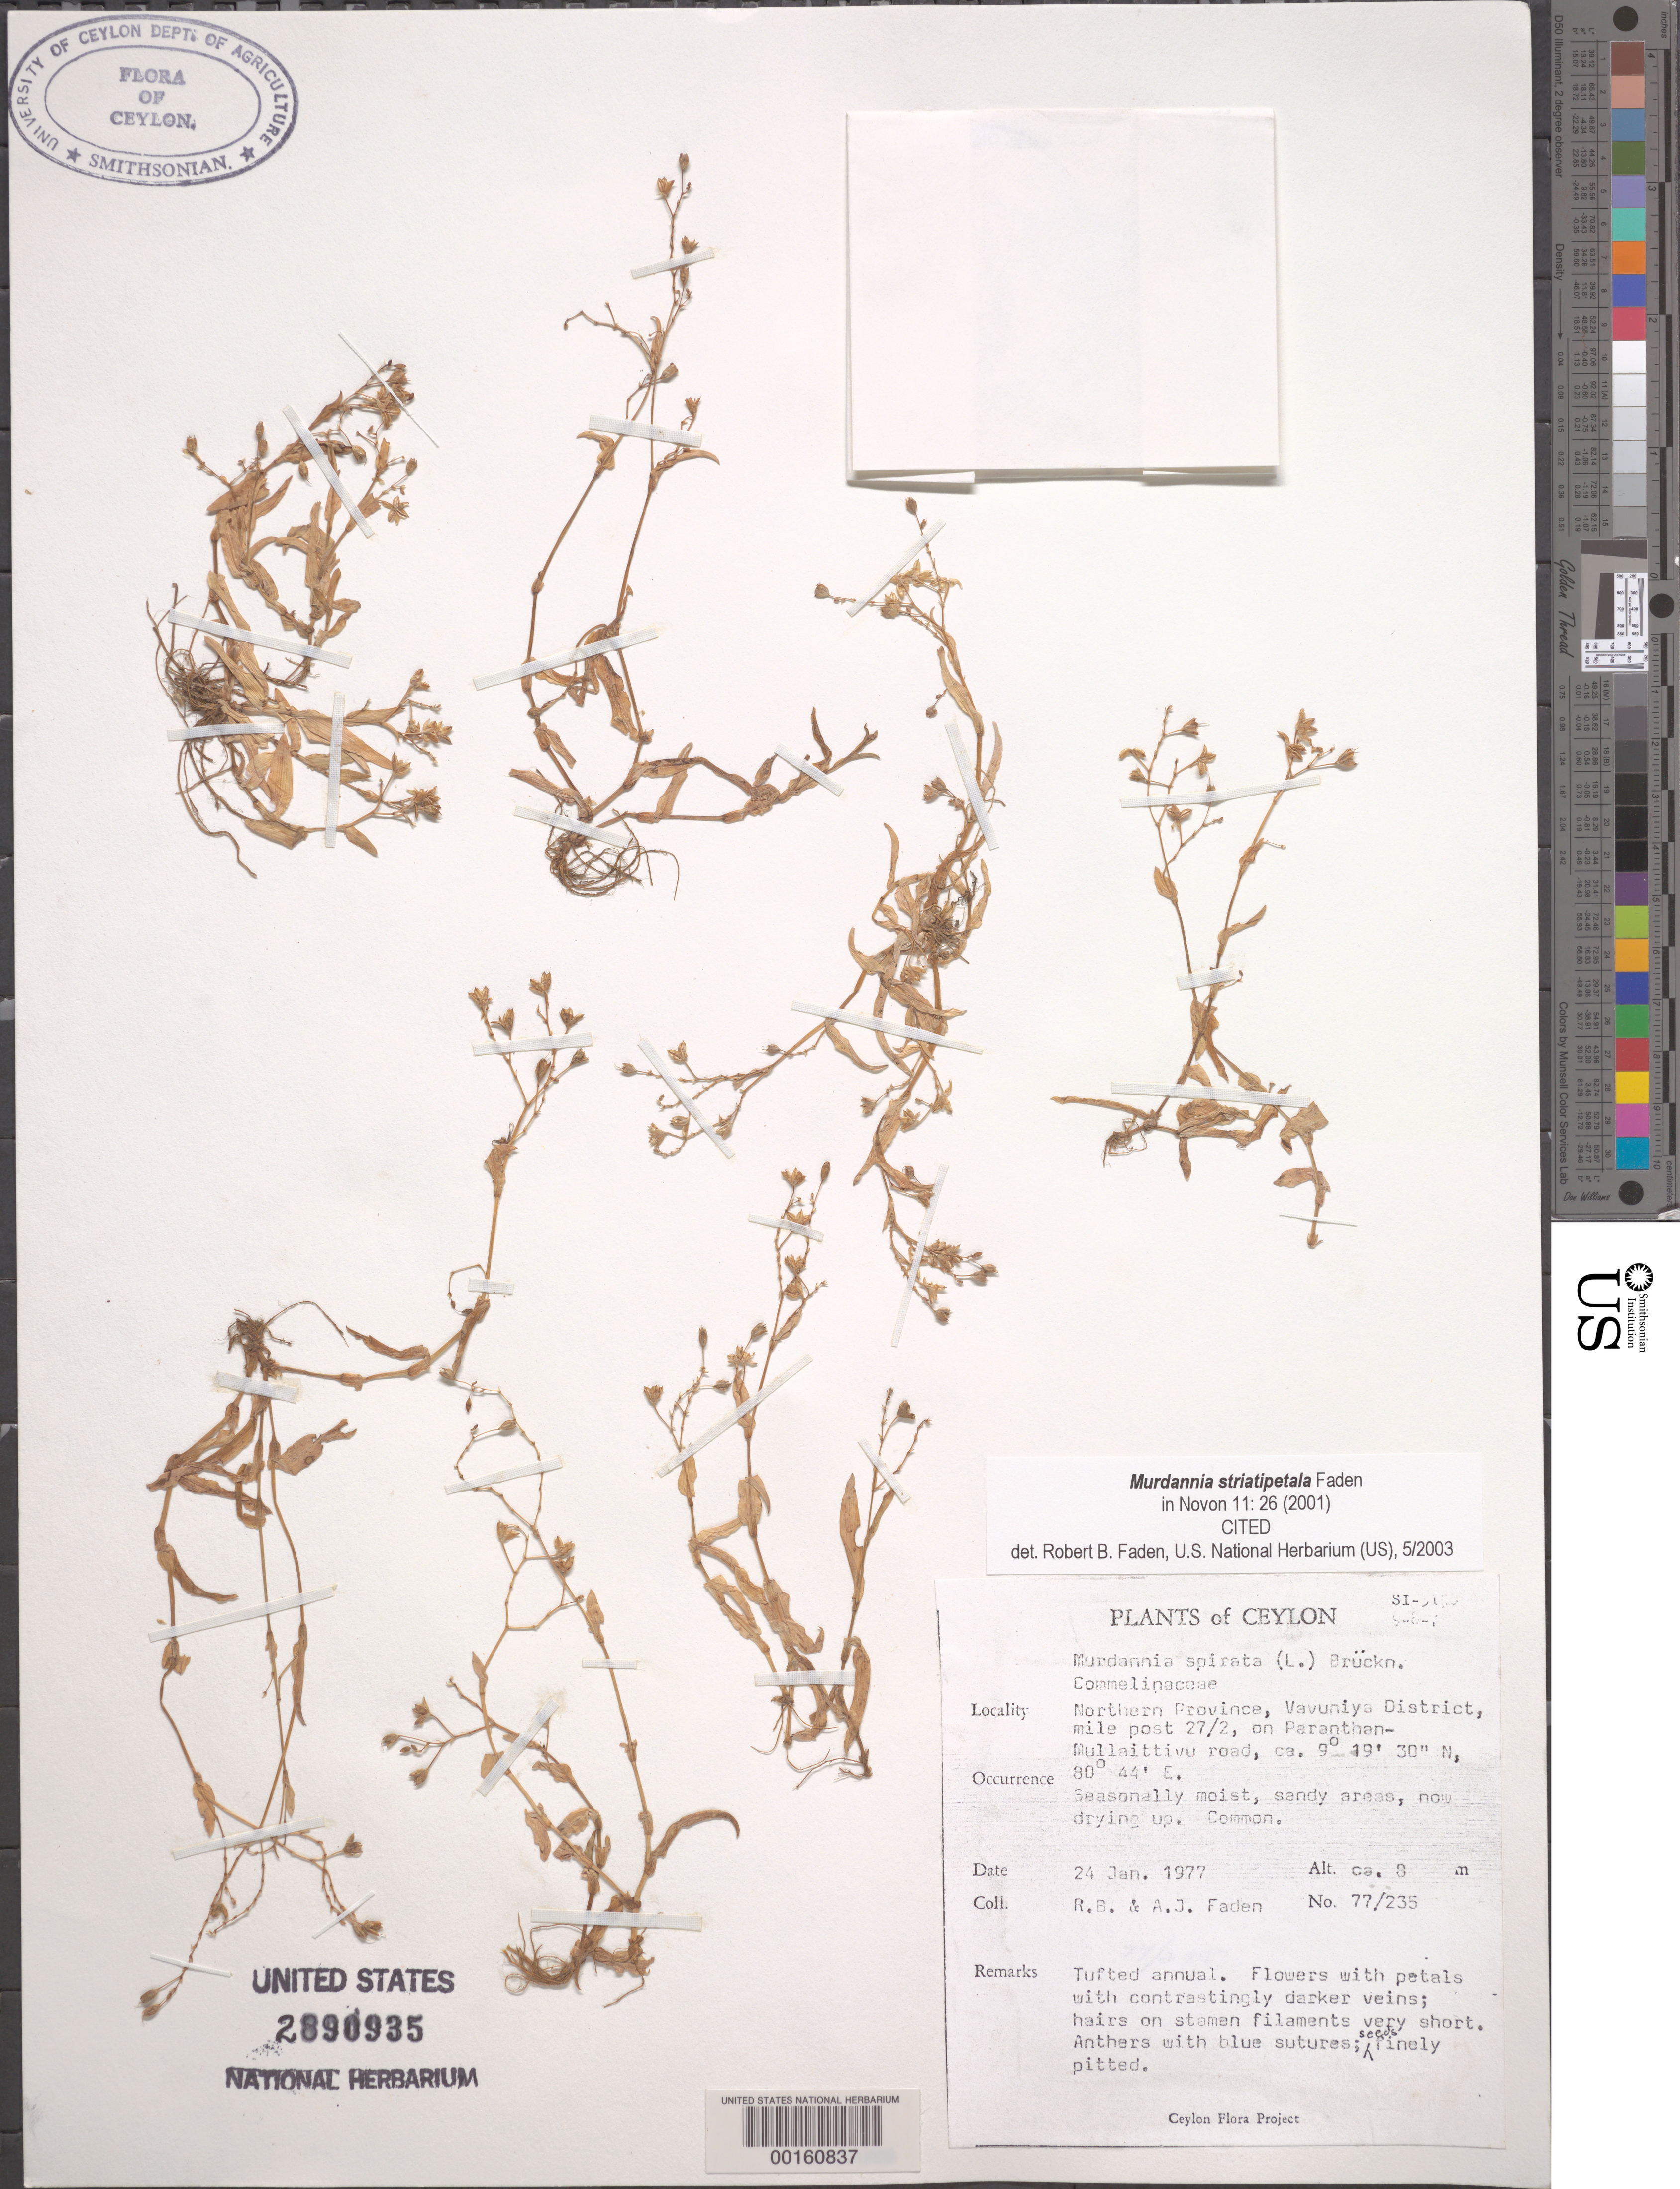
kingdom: Plantae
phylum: Tracheophyta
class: Liliopsida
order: Commelinales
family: Commelinaceae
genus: Murdannia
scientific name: Murdannia spirata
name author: (L.) G. Brückn.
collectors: R. B. Faden & A. J. Faden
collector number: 77/235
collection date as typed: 24 Jan 1977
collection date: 1977-01-24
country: Sri Lanka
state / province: Northern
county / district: Vavuniya Dist.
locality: Paranthan-mullaittivu road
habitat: Seasonally moist areas; sand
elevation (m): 8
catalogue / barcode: US 2890935